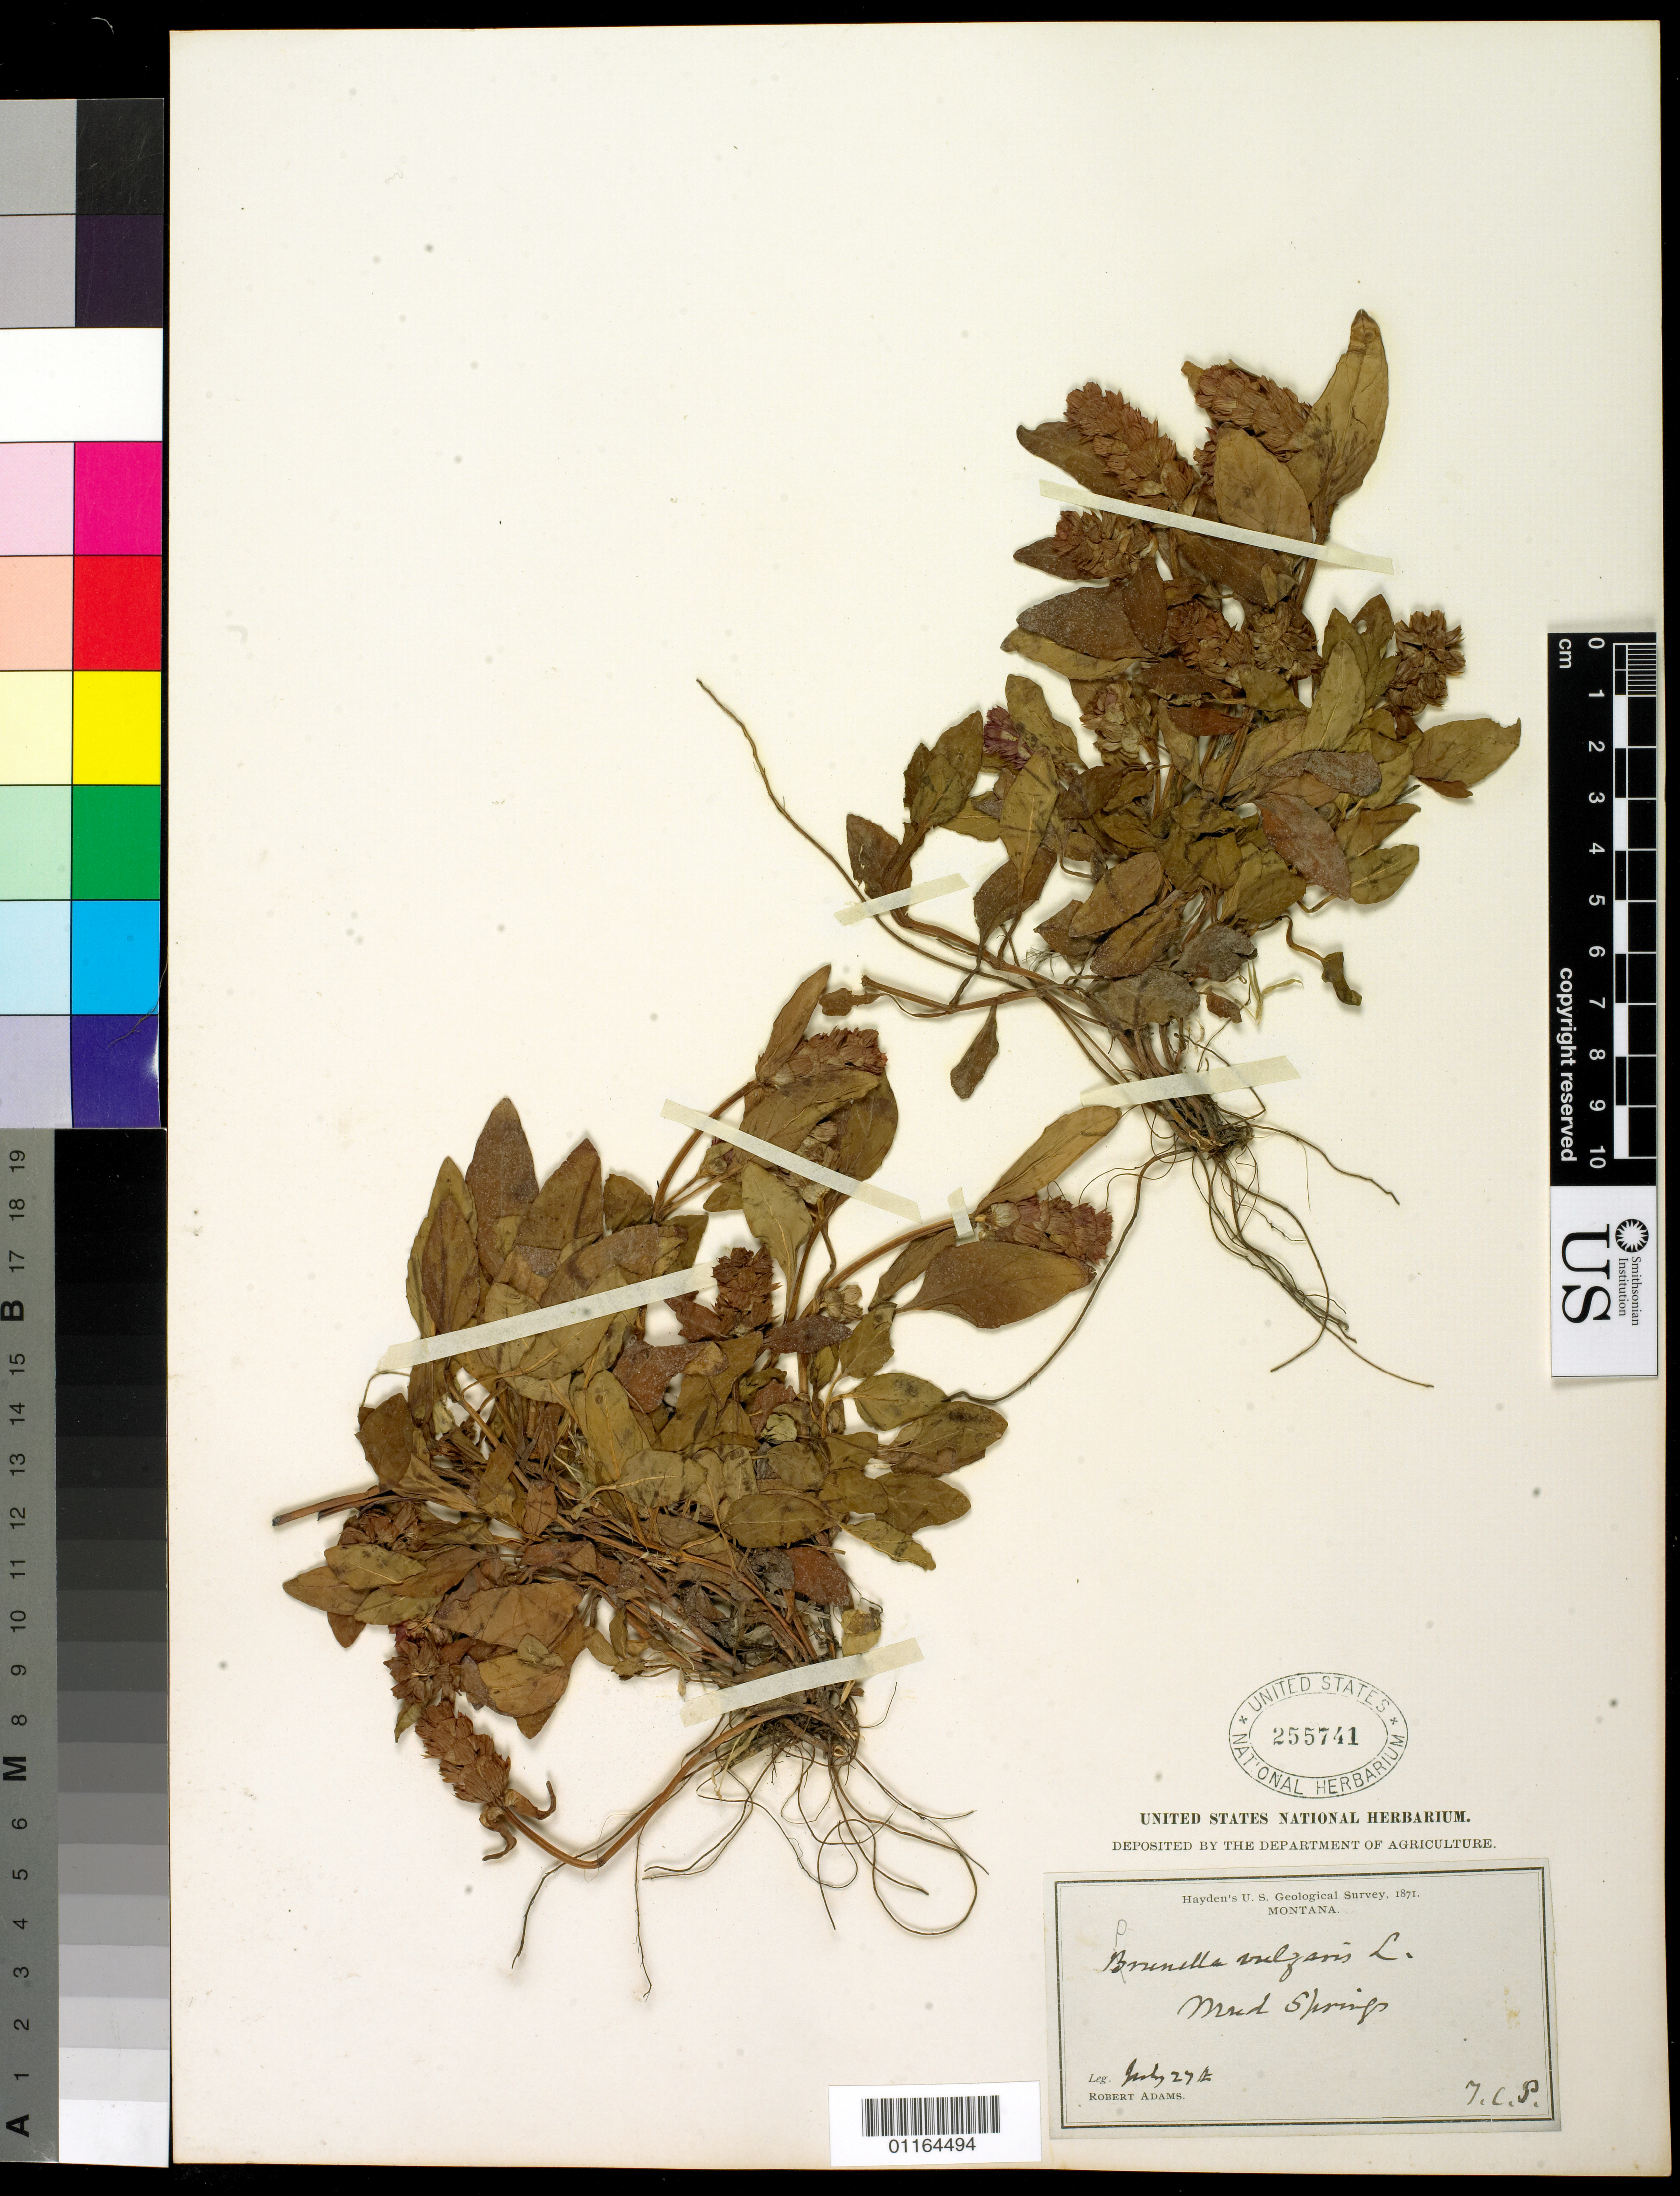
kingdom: Plantae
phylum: Tracheophyta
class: Magnoliopsida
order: Lamiales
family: Lamiaceae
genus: Prunella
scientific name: Prunella vulgaris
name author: L.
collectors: R. Adams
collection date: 1871-07-27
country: United States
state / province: Montana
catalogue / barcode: US 255741